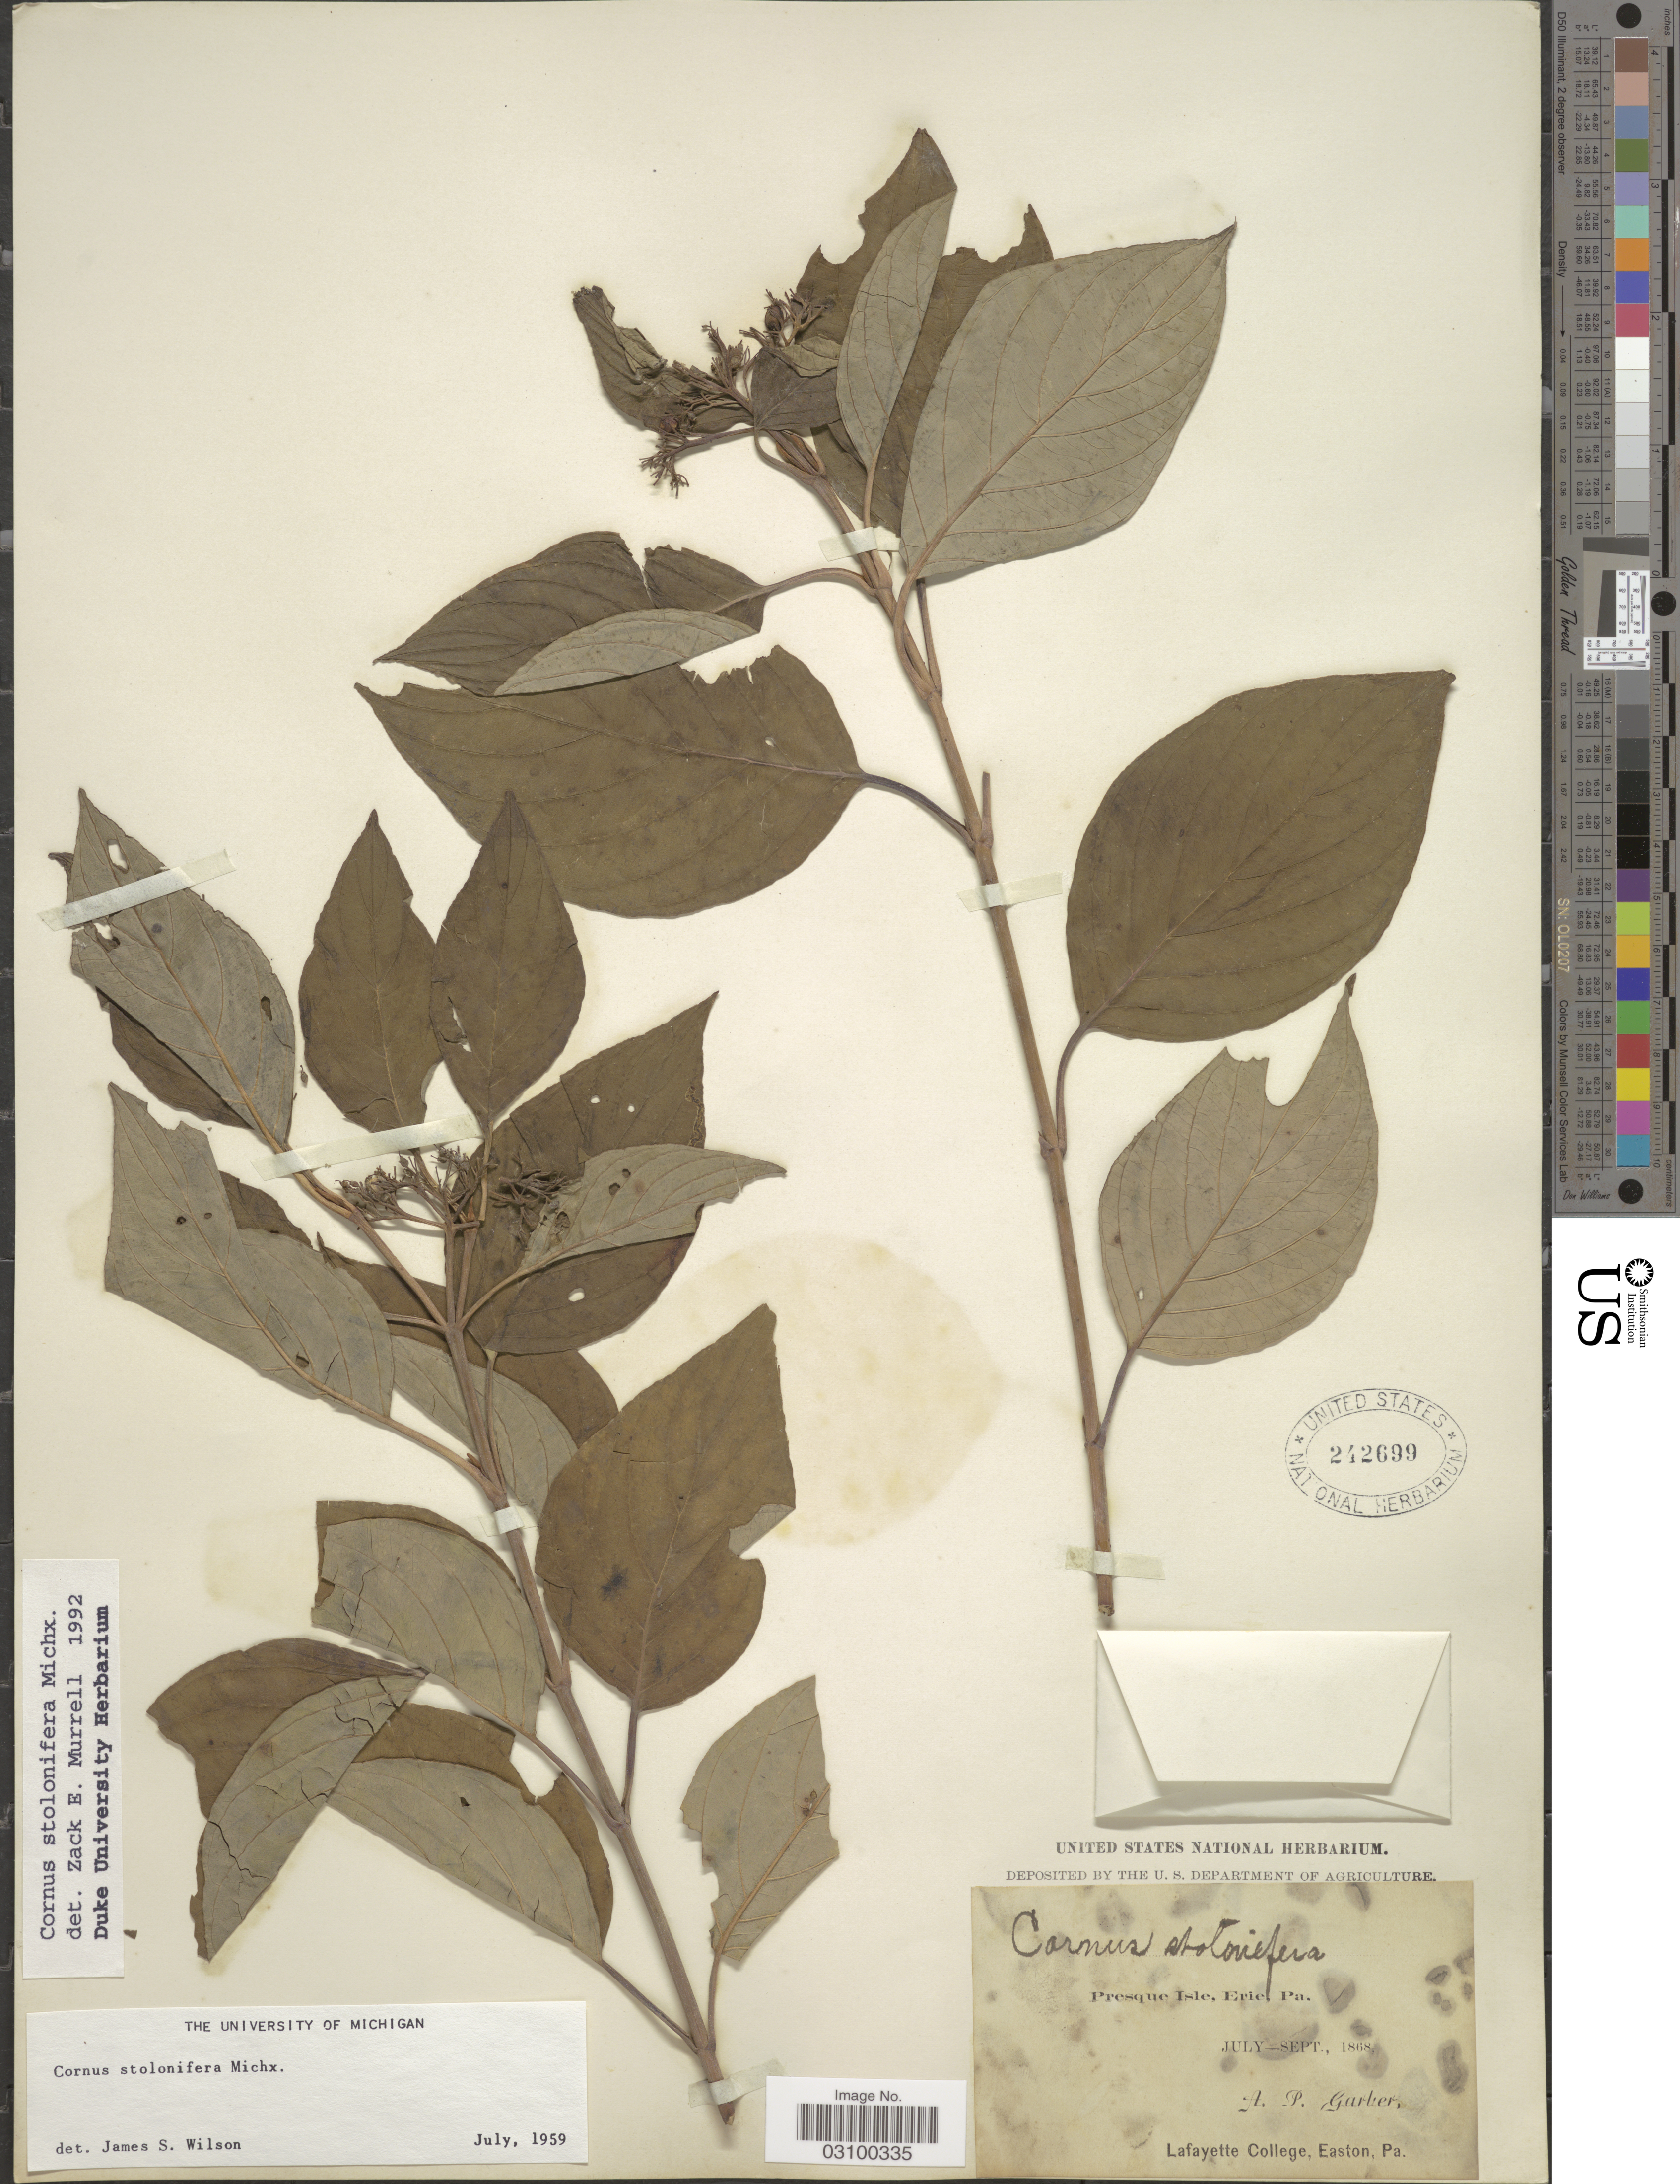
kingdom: Plantae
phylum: Tracheophyta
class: Magnoliopsida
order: Cornales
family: Cornaceae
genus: Cornus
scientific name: Cornus sericea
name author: L.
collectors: A. P. Garber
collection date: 1868-07/1868-09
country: United States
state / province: Pennsylvania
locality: Presque Isle, Erie, Pa.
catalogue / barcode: US 242699